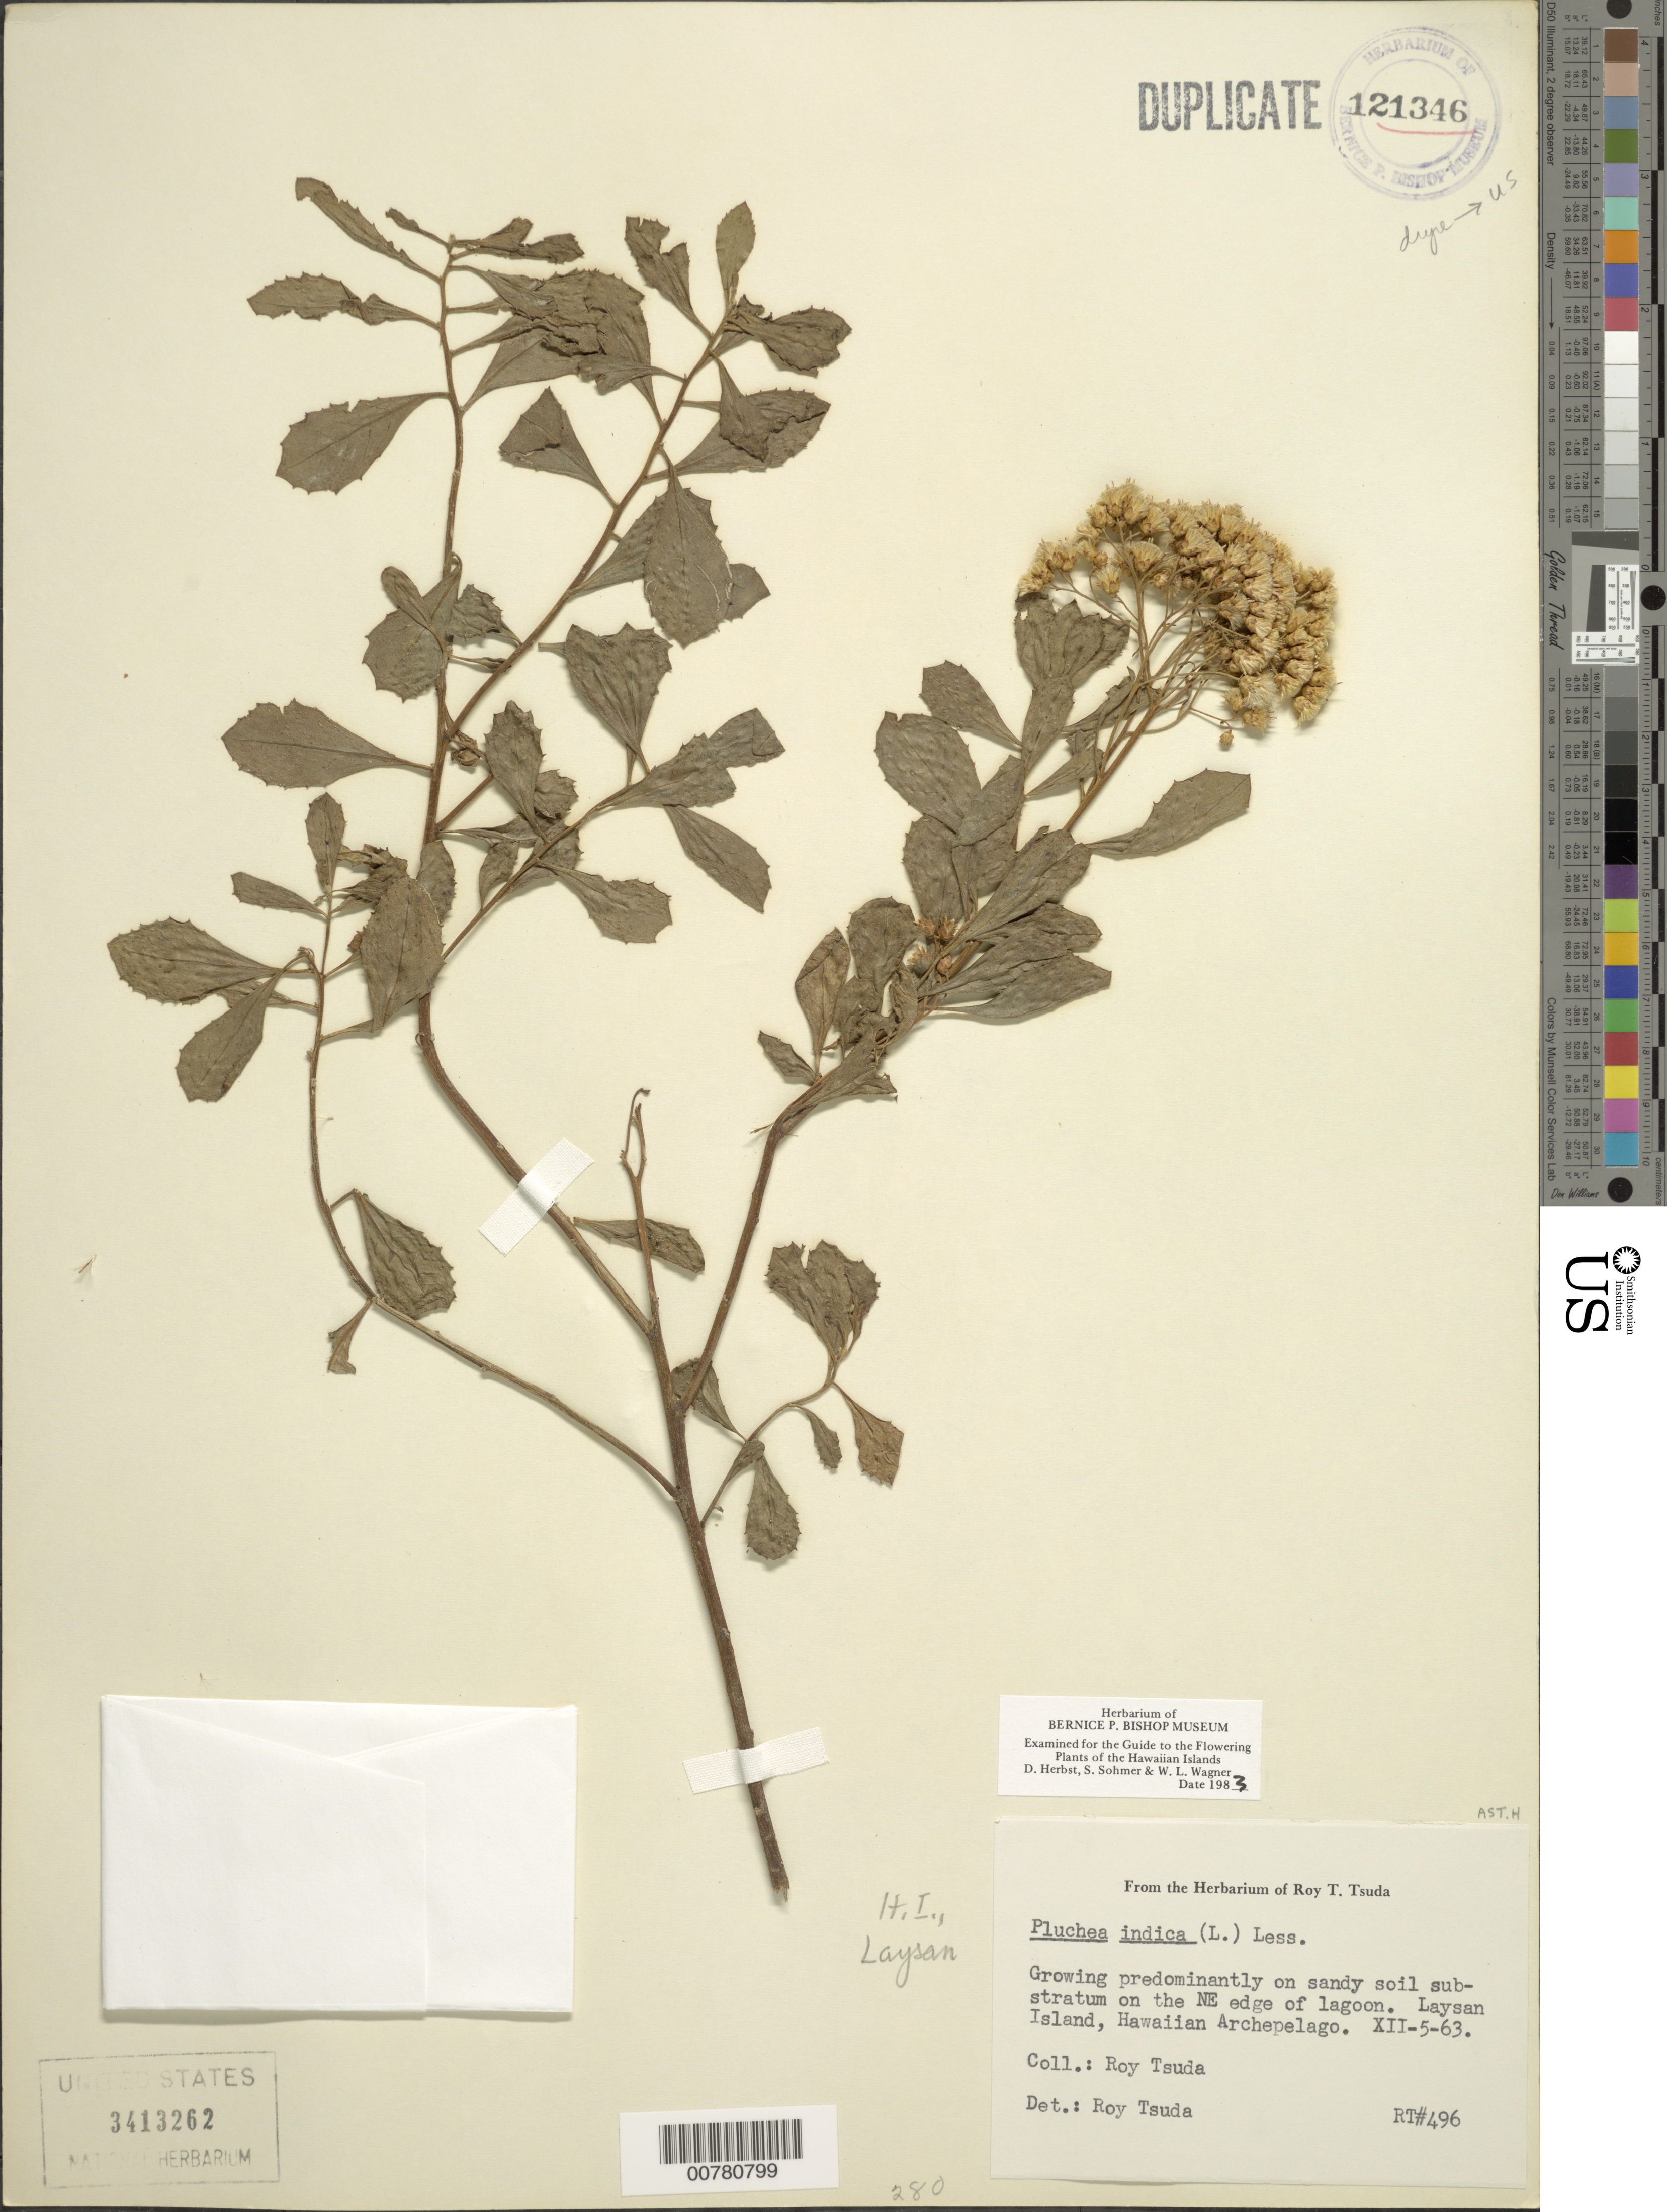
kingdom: Plantae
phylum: Tracheophyta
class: Magnoliopsida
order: Asterales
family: Asteraceae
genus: Pluchea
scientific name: Pluchea indica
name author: (L.) Less.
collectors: R. Tsuda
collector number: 496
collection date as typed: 5 Dec 1963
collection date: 1963-12-05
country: United States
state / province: Hawaii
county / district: Honolulu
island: Laysan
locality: At NE edge of lagoon.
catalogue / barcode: US 3413262